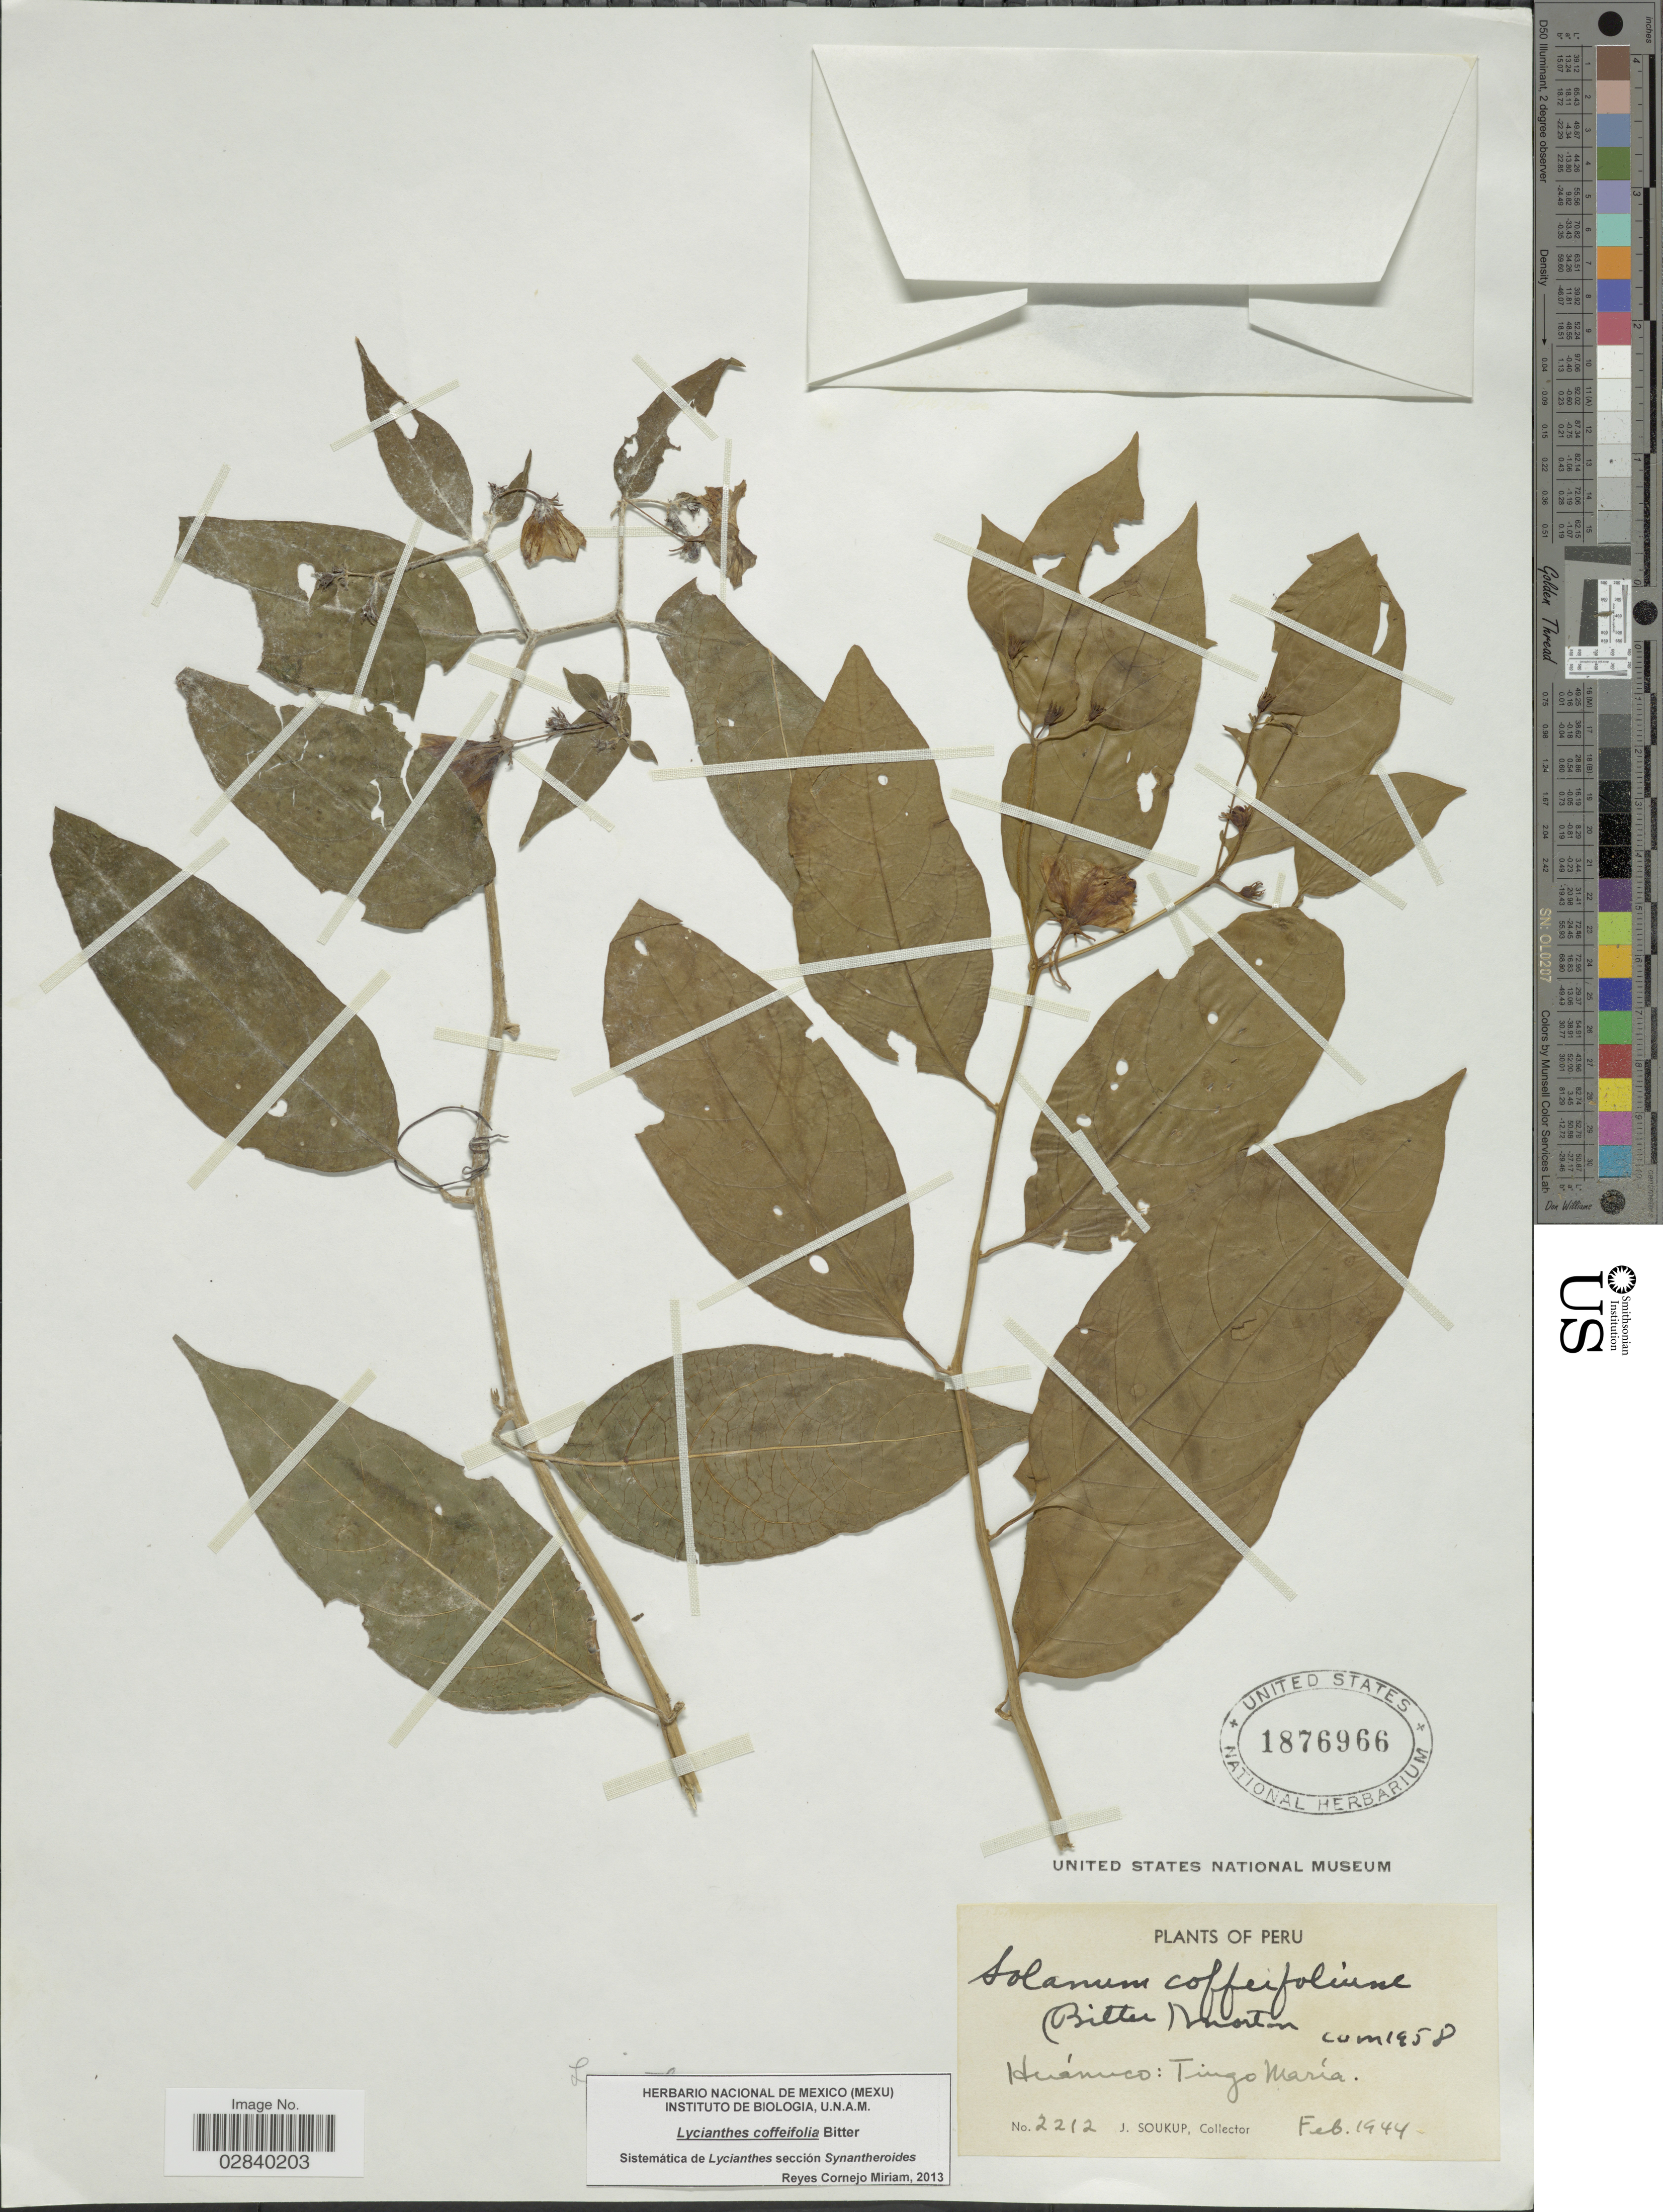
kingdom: Plantae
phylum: Tracheophyta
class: Magnoliopsida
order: Solanales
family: Solanaceae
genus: Lycianthes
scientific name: Lycianthes coffeifolia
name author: Bitter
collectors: J. Soukup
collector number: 2212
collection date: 1944-02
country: Peru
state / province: Huánuco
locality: Tingo María.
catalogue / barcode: US 1876966